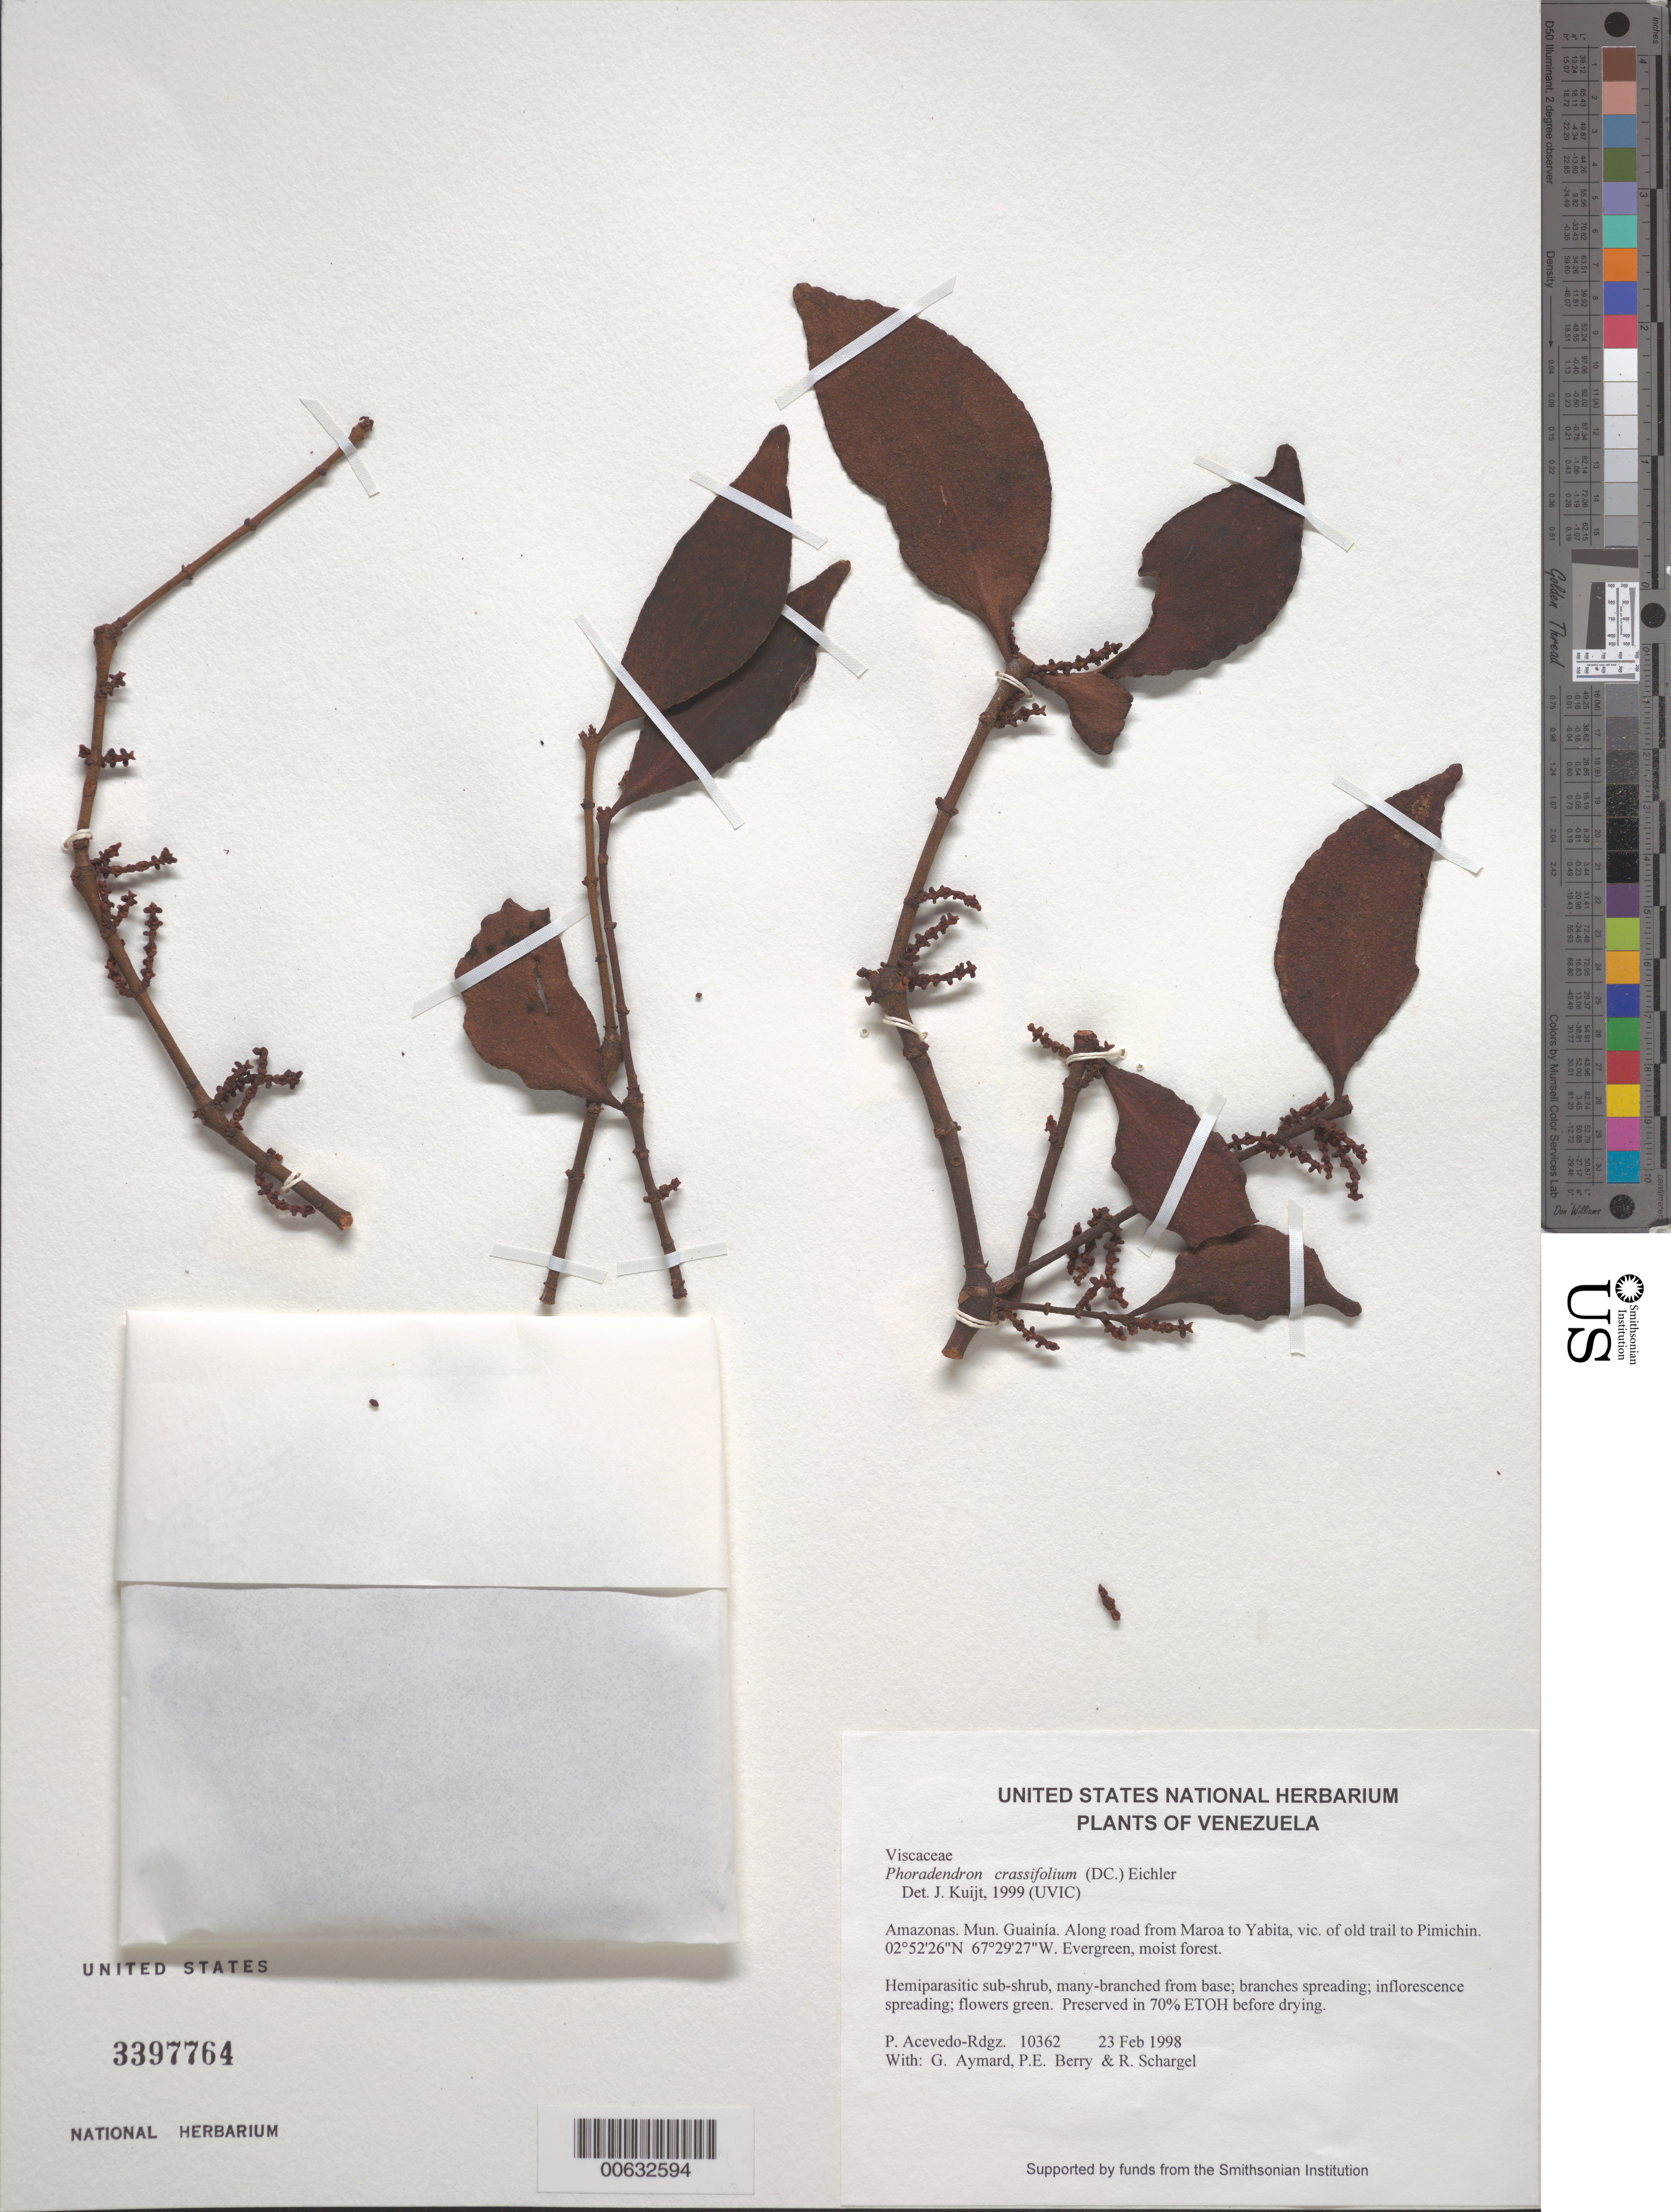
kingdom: Plantae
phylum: Tracheophyta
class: Magnoliopsida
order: Santalales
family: Viscaceae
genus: Phoradendron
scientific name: Phoradendron crassifolium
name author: (Pohl ex DC.) Eichler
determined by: Kuijt, Job, (CANADA)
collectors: P. Acevedo-Rodr., G. A. Aymard, P. E. Berry & R. Schargel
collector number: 10362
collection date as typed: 23 Feb 1998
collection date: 1998-02-23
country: Venezuela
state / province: Amazonas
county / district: Maroa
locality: Along road from Maroa to Yabita, vic. of old trail to Pimichin.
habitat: Evergreen, moist forest.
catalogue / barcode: US 3397764